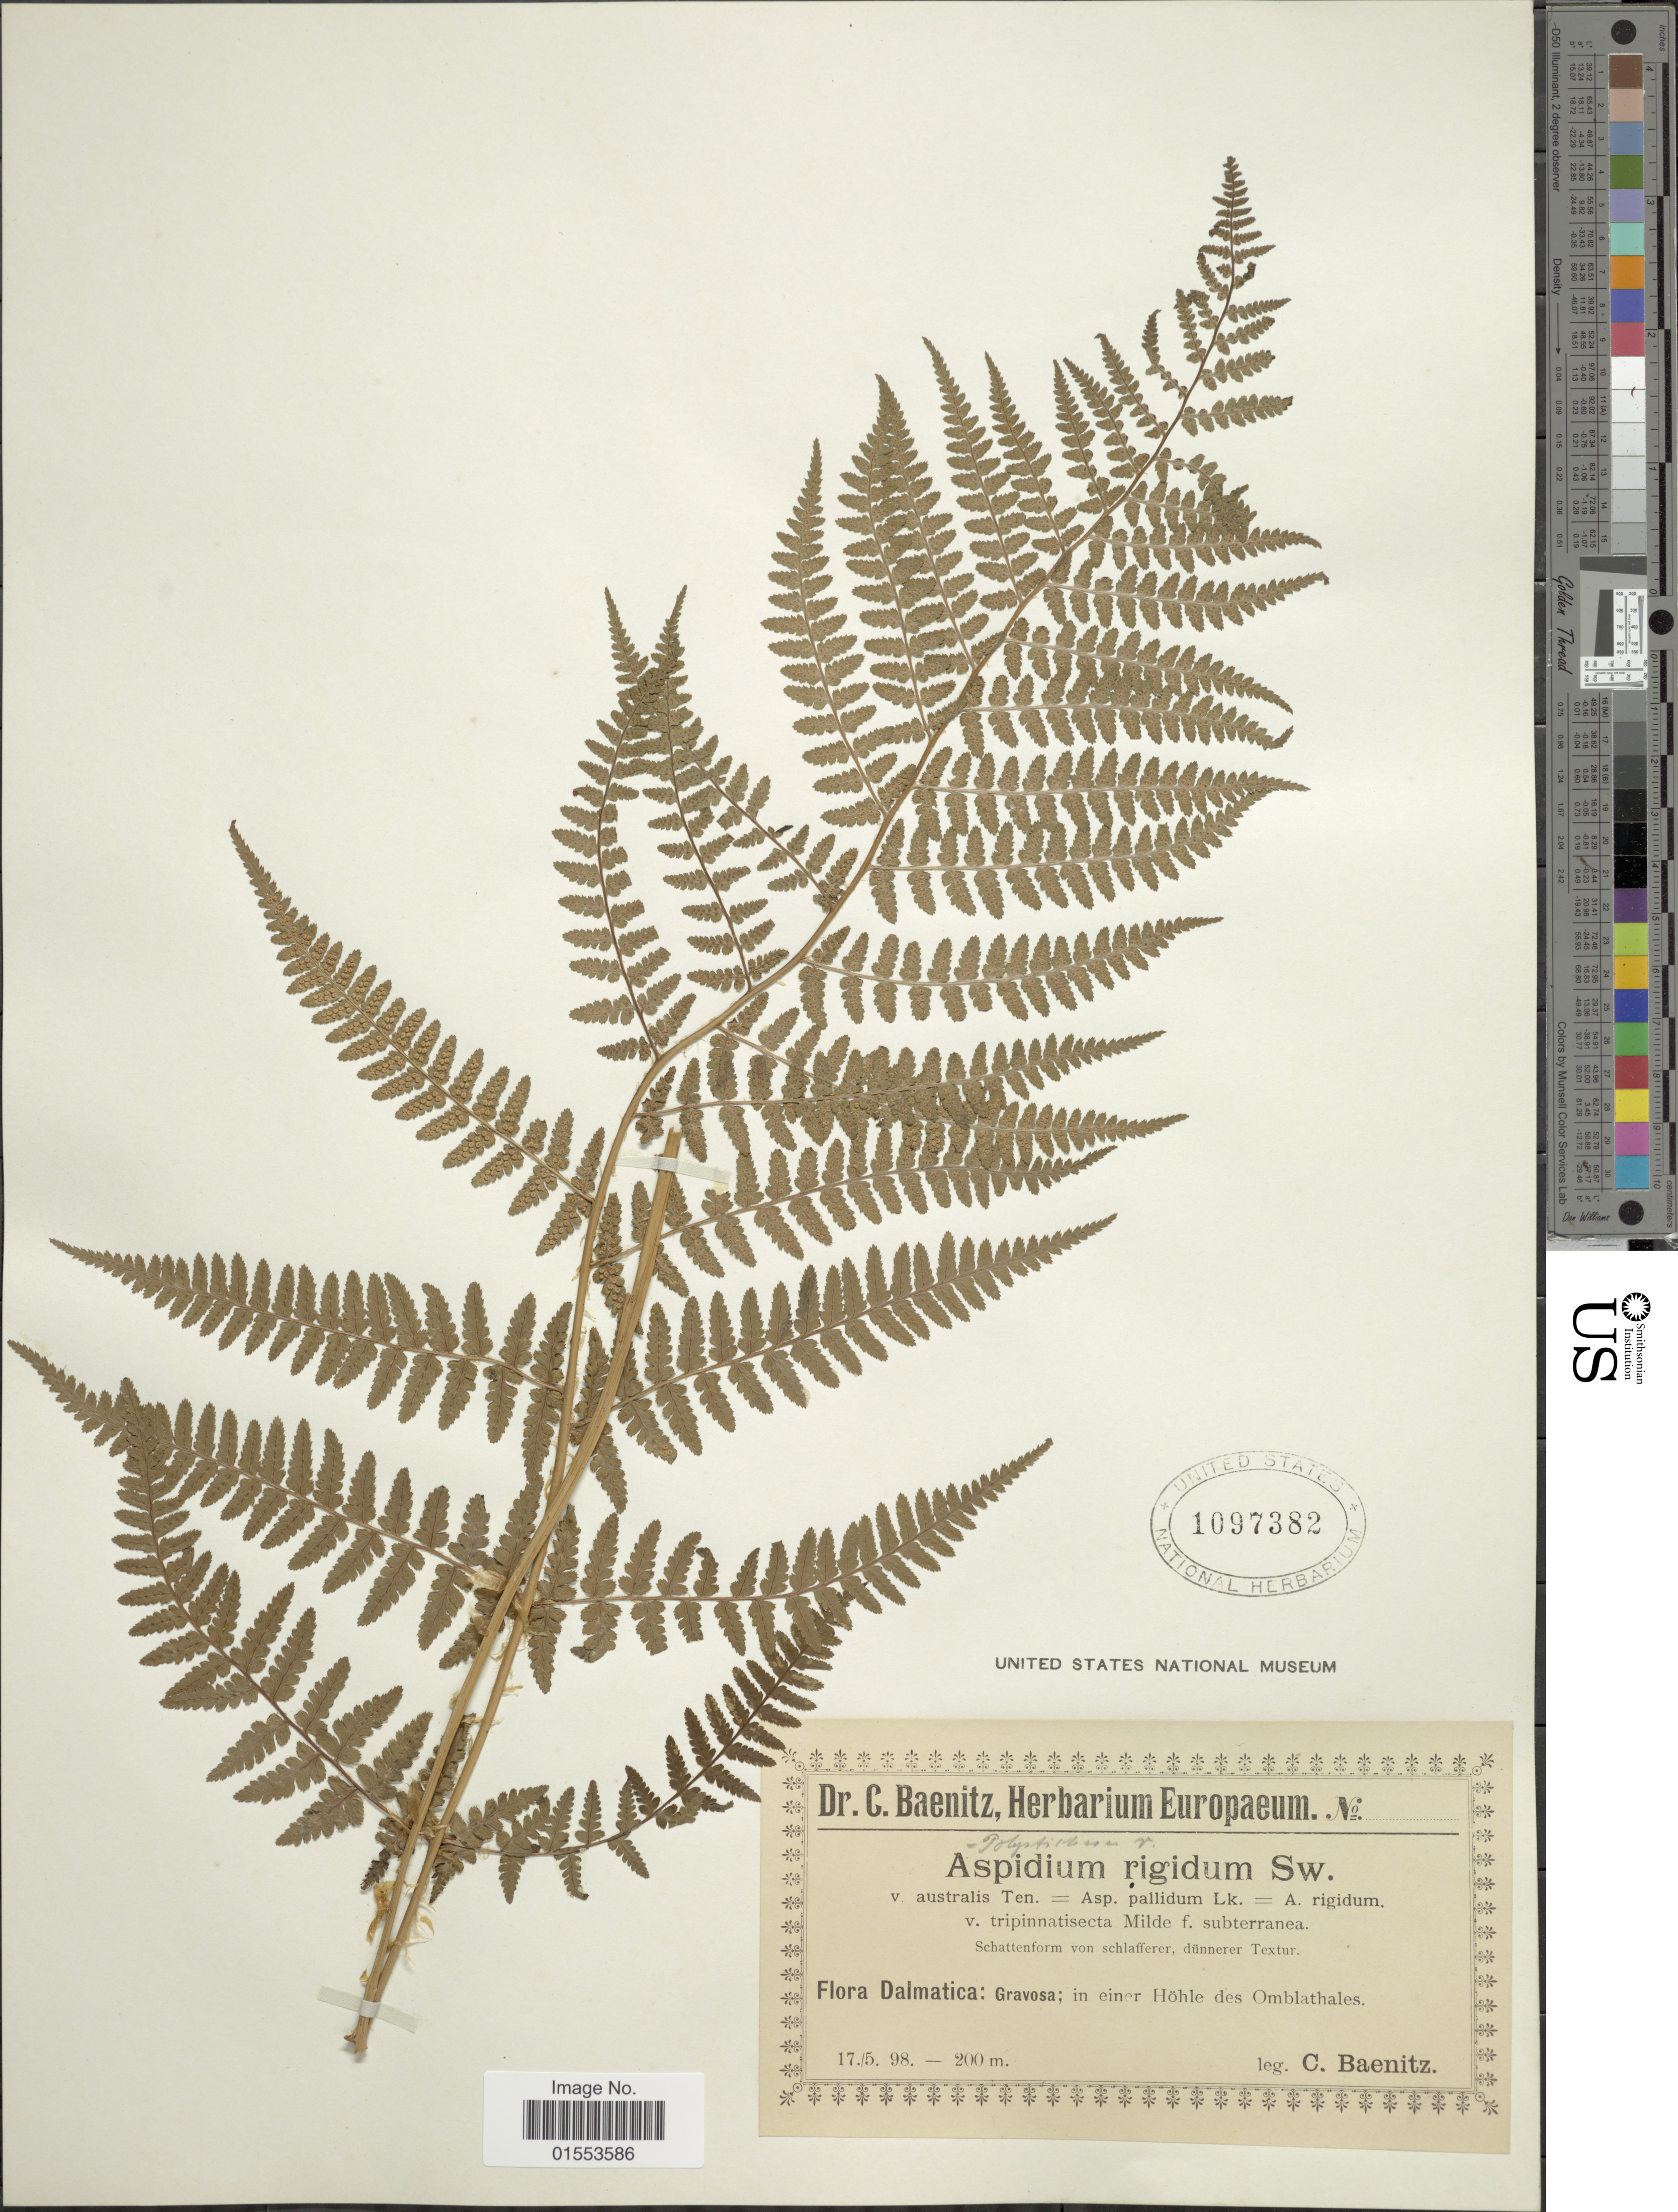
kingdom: Plantae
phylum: Tracheophyta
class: Polypodiopsida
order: Polypodiales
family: Dryopteridaceae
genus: Dryopteris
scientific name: Dryopteris rigida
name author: Underw.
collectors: C. G. Baenitz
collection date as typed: Transcribed d/m/y: 17/5/98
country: Croatia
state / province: Split-Dalmatia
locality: Dalmatica: Gravosa; in einer Hohle des Omblathales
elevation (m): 200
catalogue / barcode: US 1097382